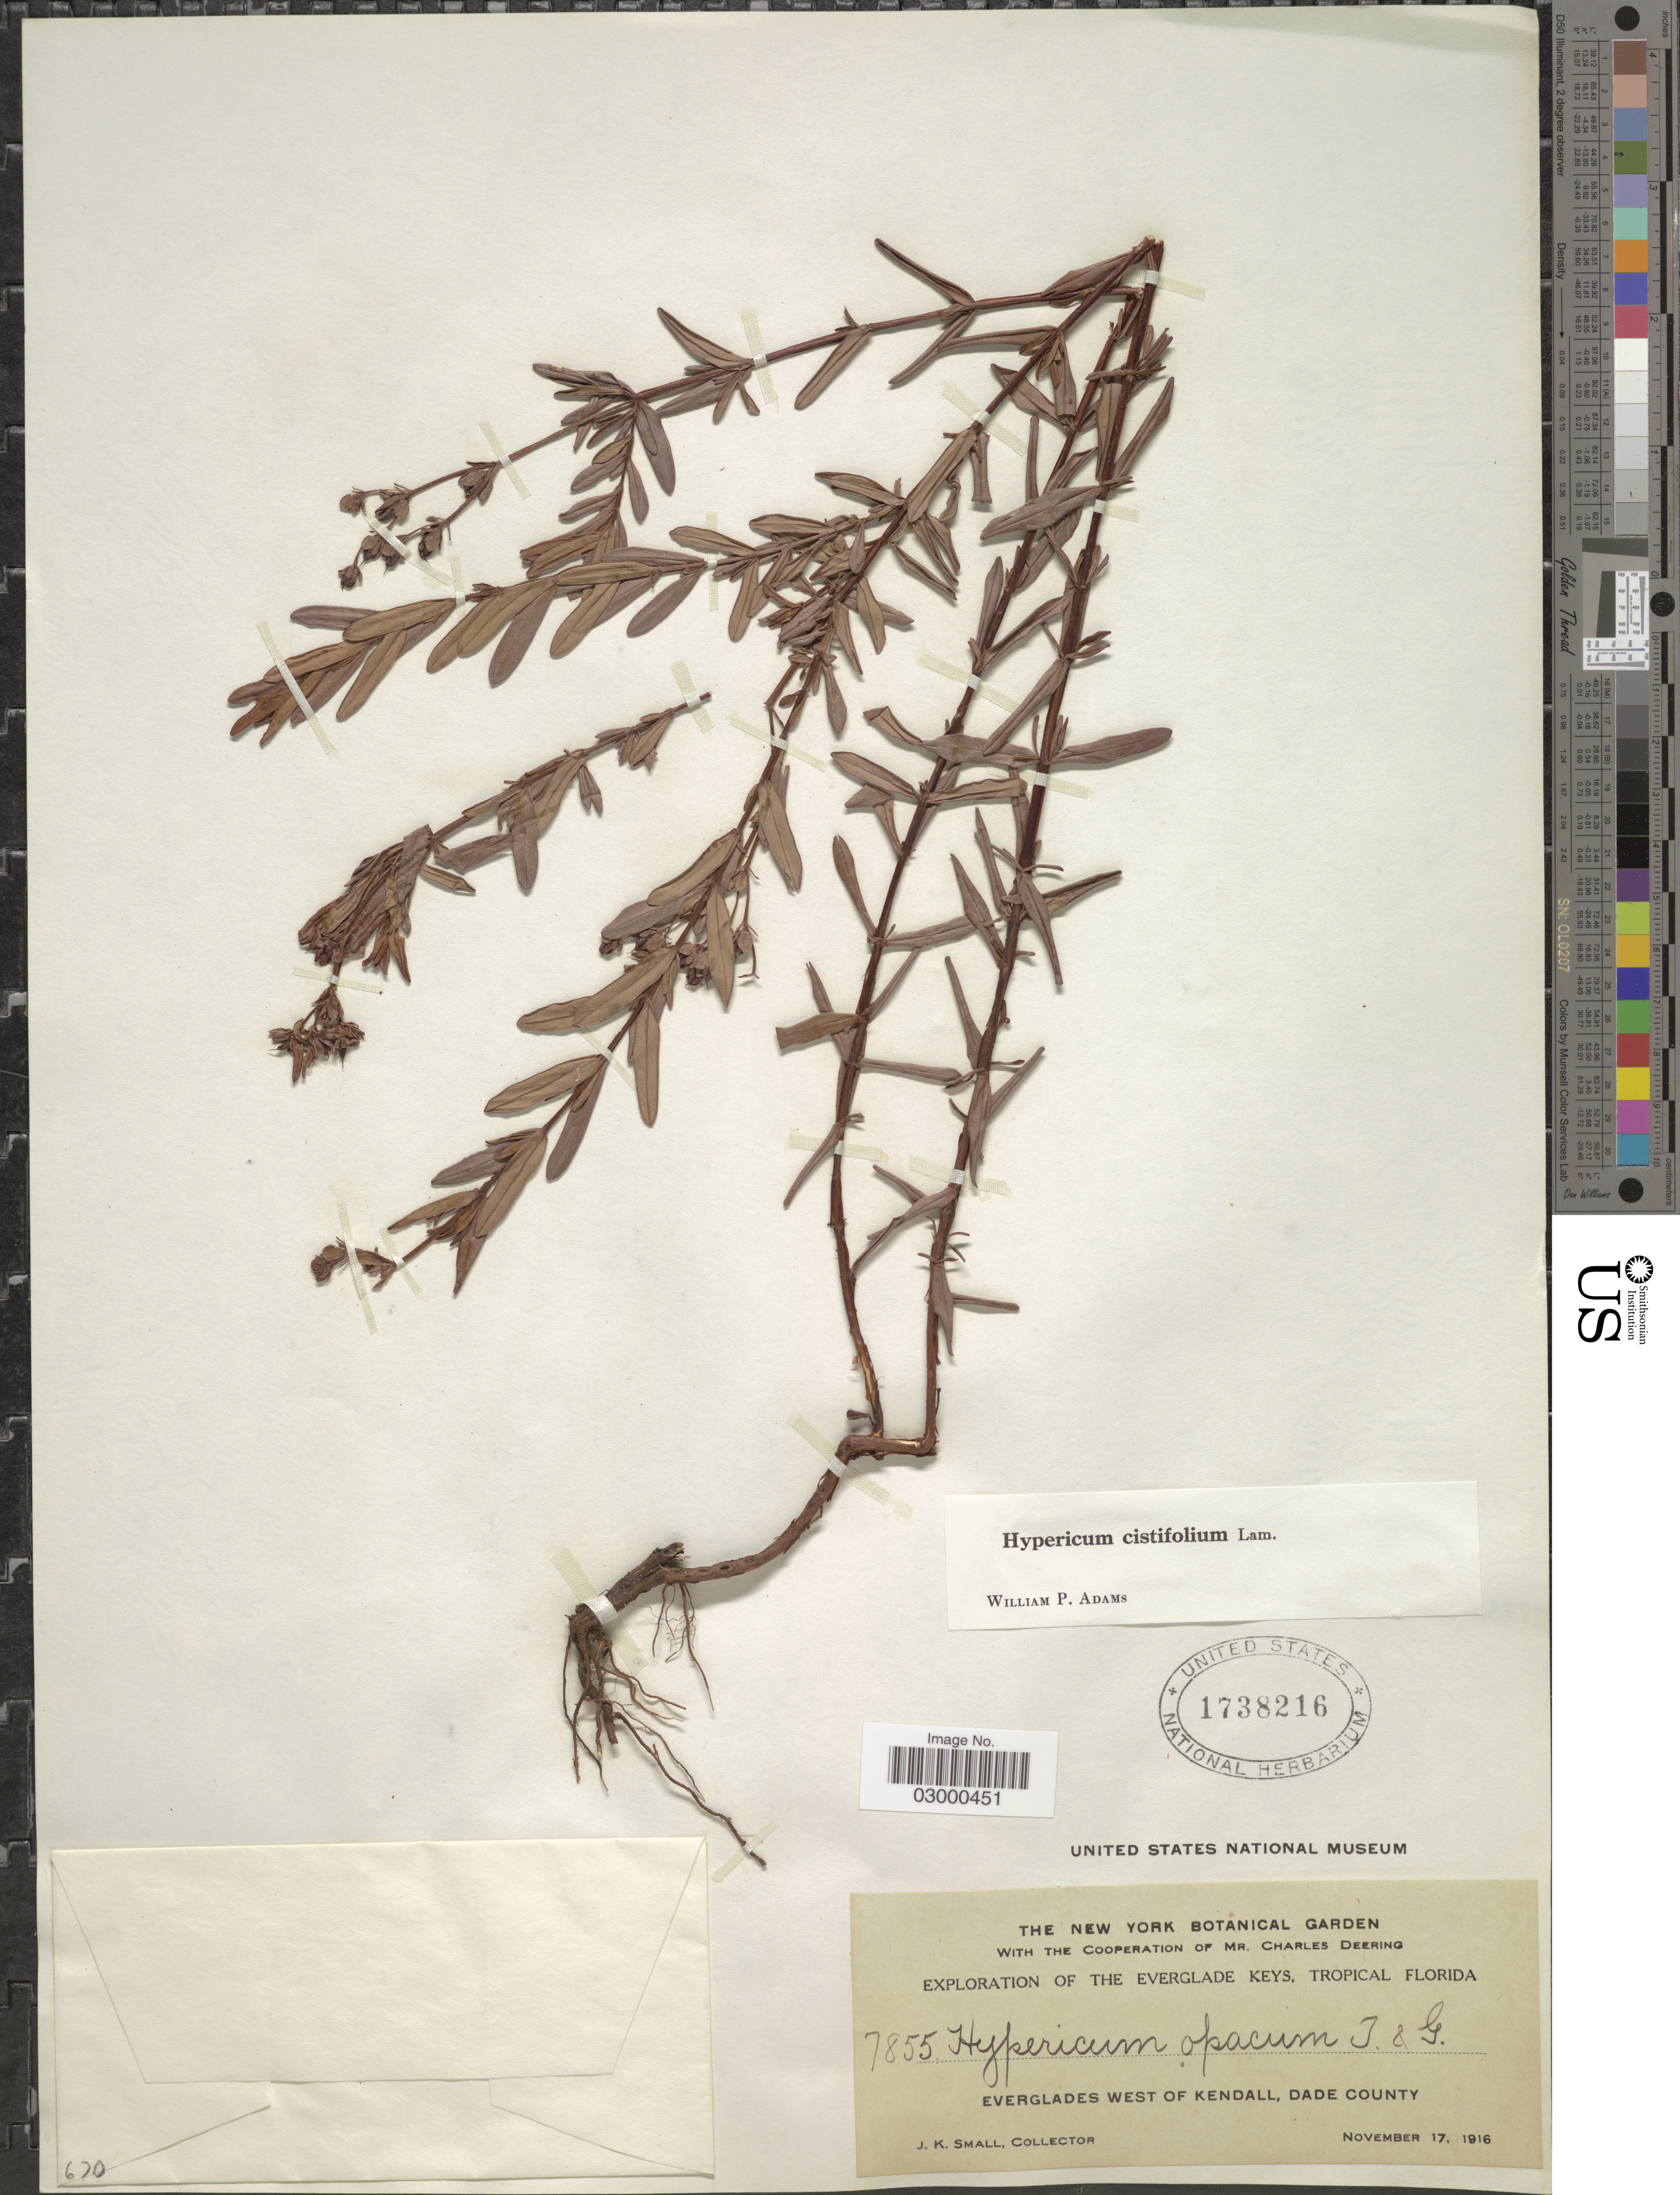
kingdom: Plantae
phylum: Tracheophyta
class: Magnoliopsida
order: Malpighiales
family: Hypericaceae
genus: Hypericum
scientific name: Hypericum cistifolium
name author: Lam.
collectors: J. K. Small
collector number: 7855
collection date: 1916-11-17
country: United States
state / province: Florida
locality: The Everglade Keys, Tropical Florida, Everglades west of Kendall, Dade County.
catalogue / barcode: US 1738216